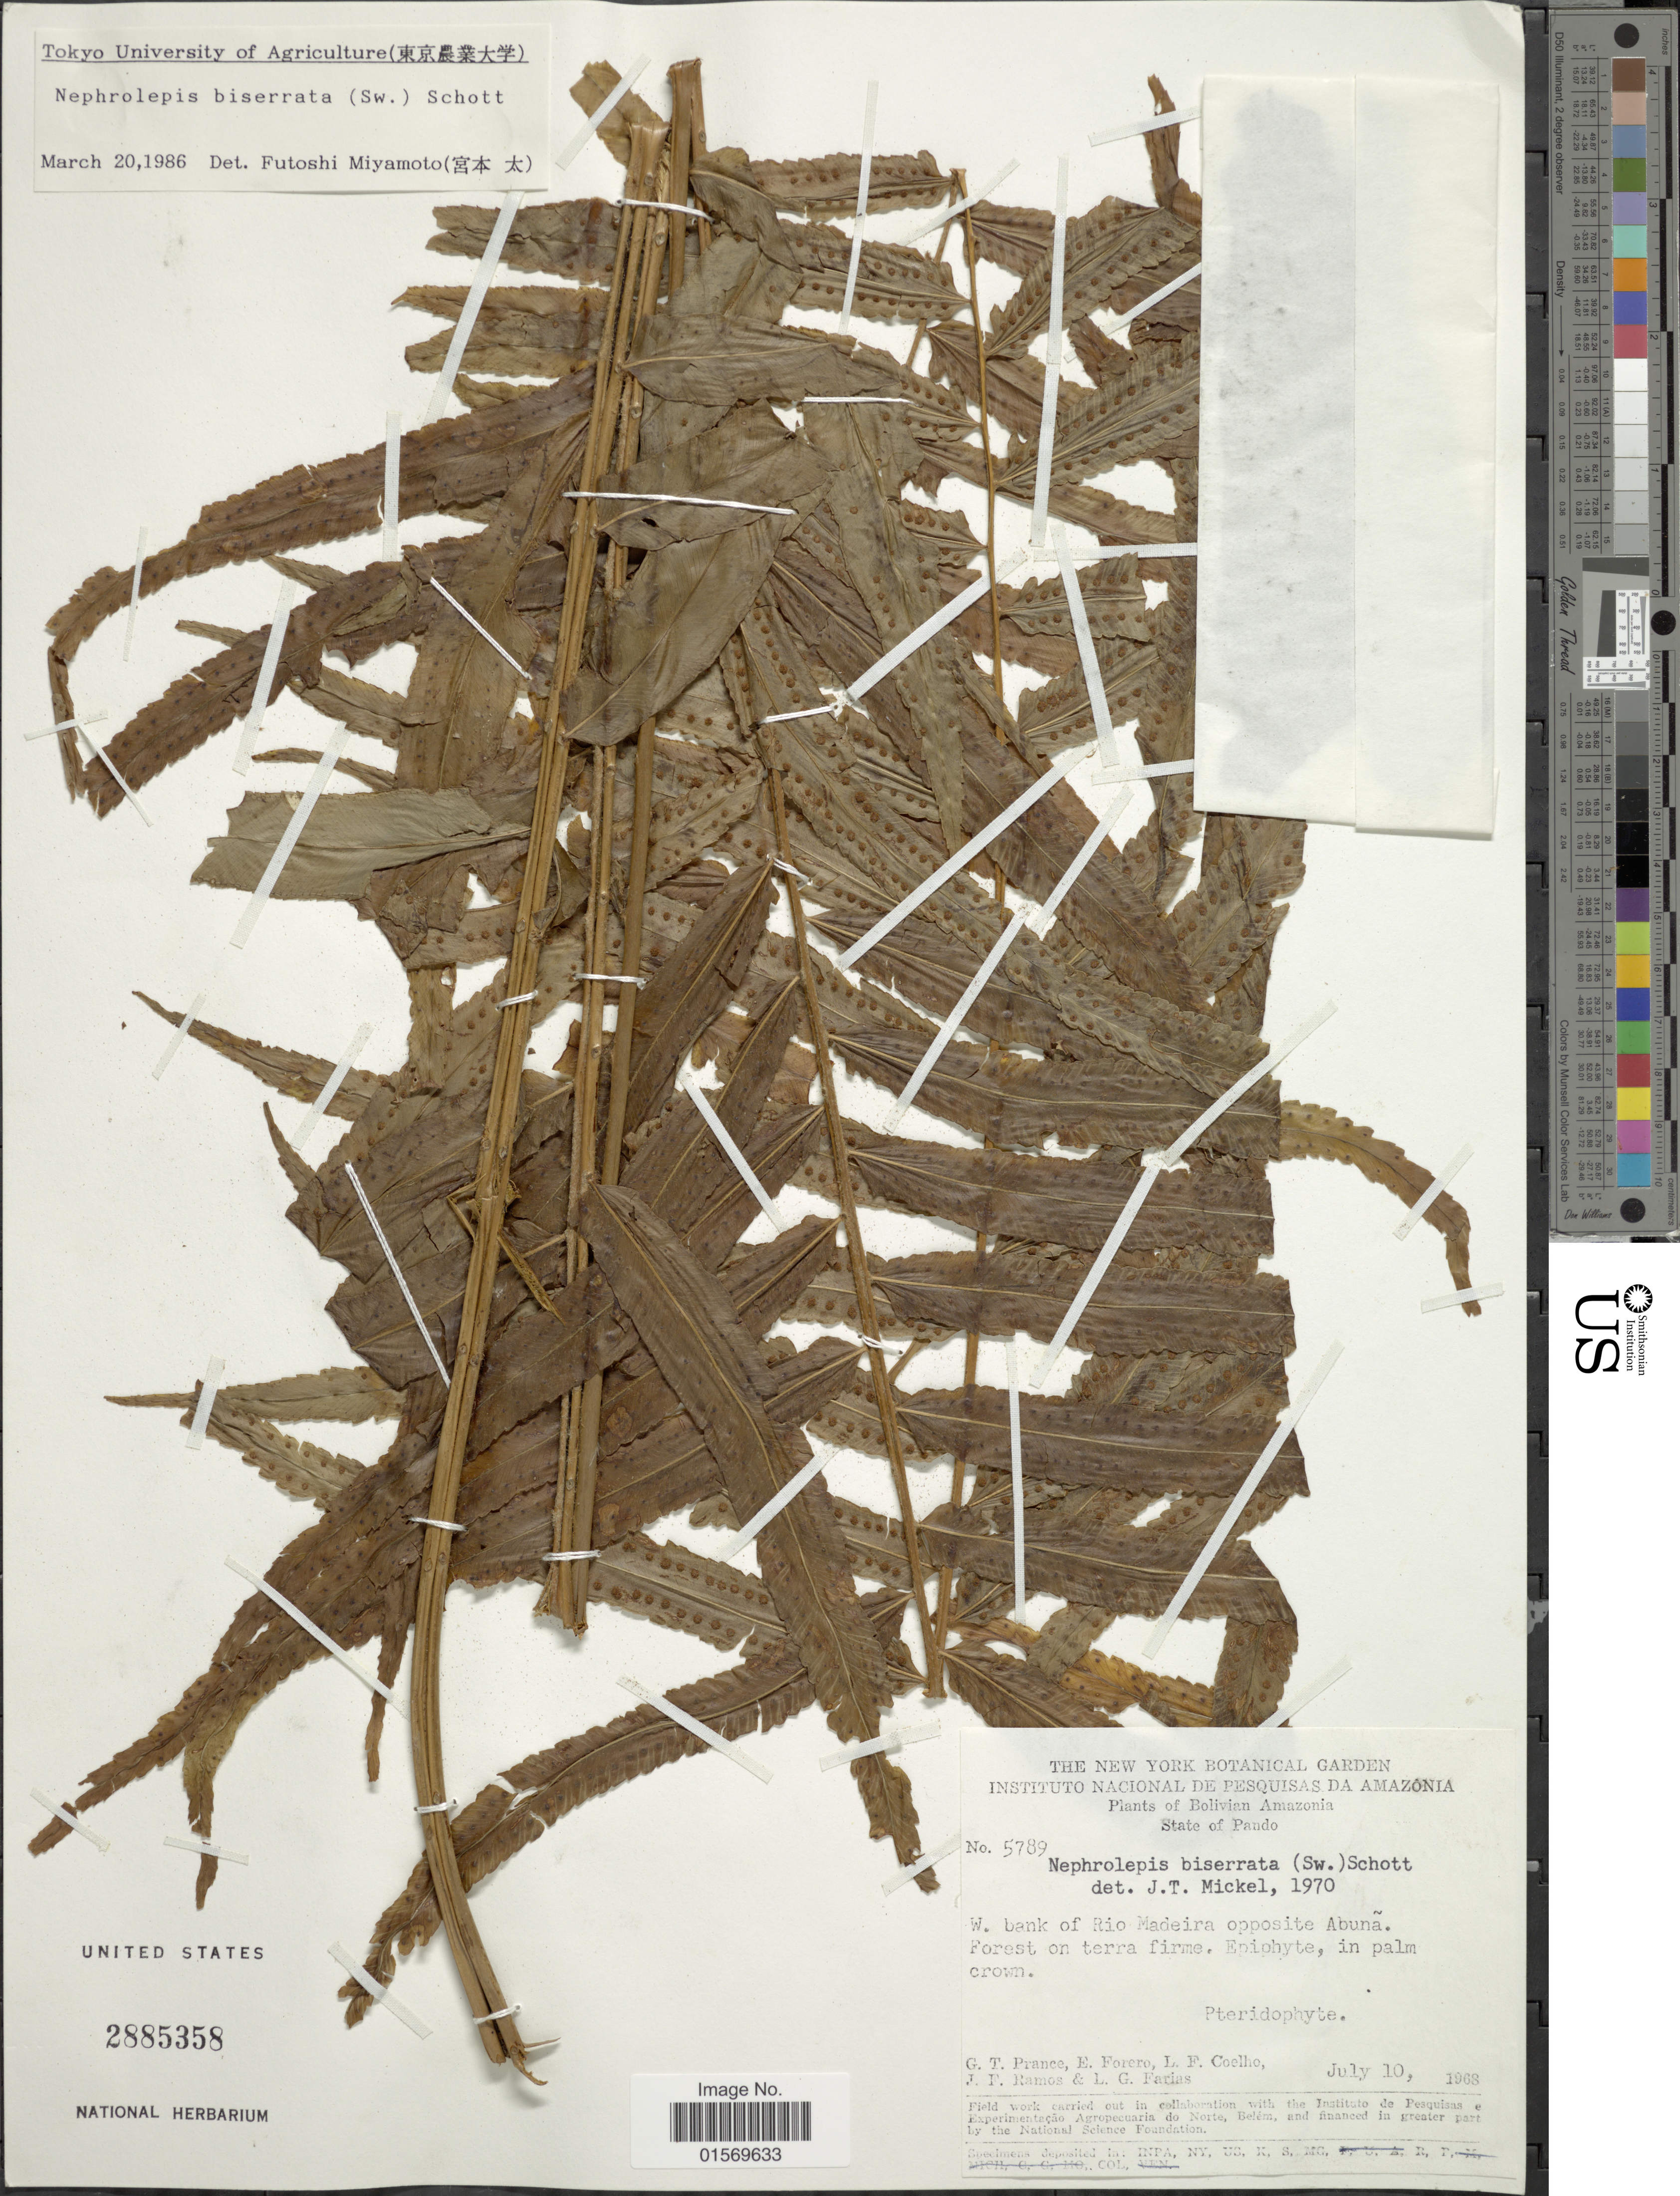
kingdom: Plantae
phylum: Tracheophyta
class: Polypodiopsida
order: Polypodiales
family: Nephrolepidaceae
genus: Nephrolepis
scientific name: Nephrolepis biserrata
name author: (Sw.) Schott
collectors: G. T. Prance, E. Forero, L. F. Coelho, J. F. Ramos & L. G. Farias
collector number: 5789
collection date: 1968-07-10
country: Bolivia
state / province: Pando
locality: W. bank of Rio Madeira opposite Abuña, forest on terra firme.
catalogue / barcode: US 2885358